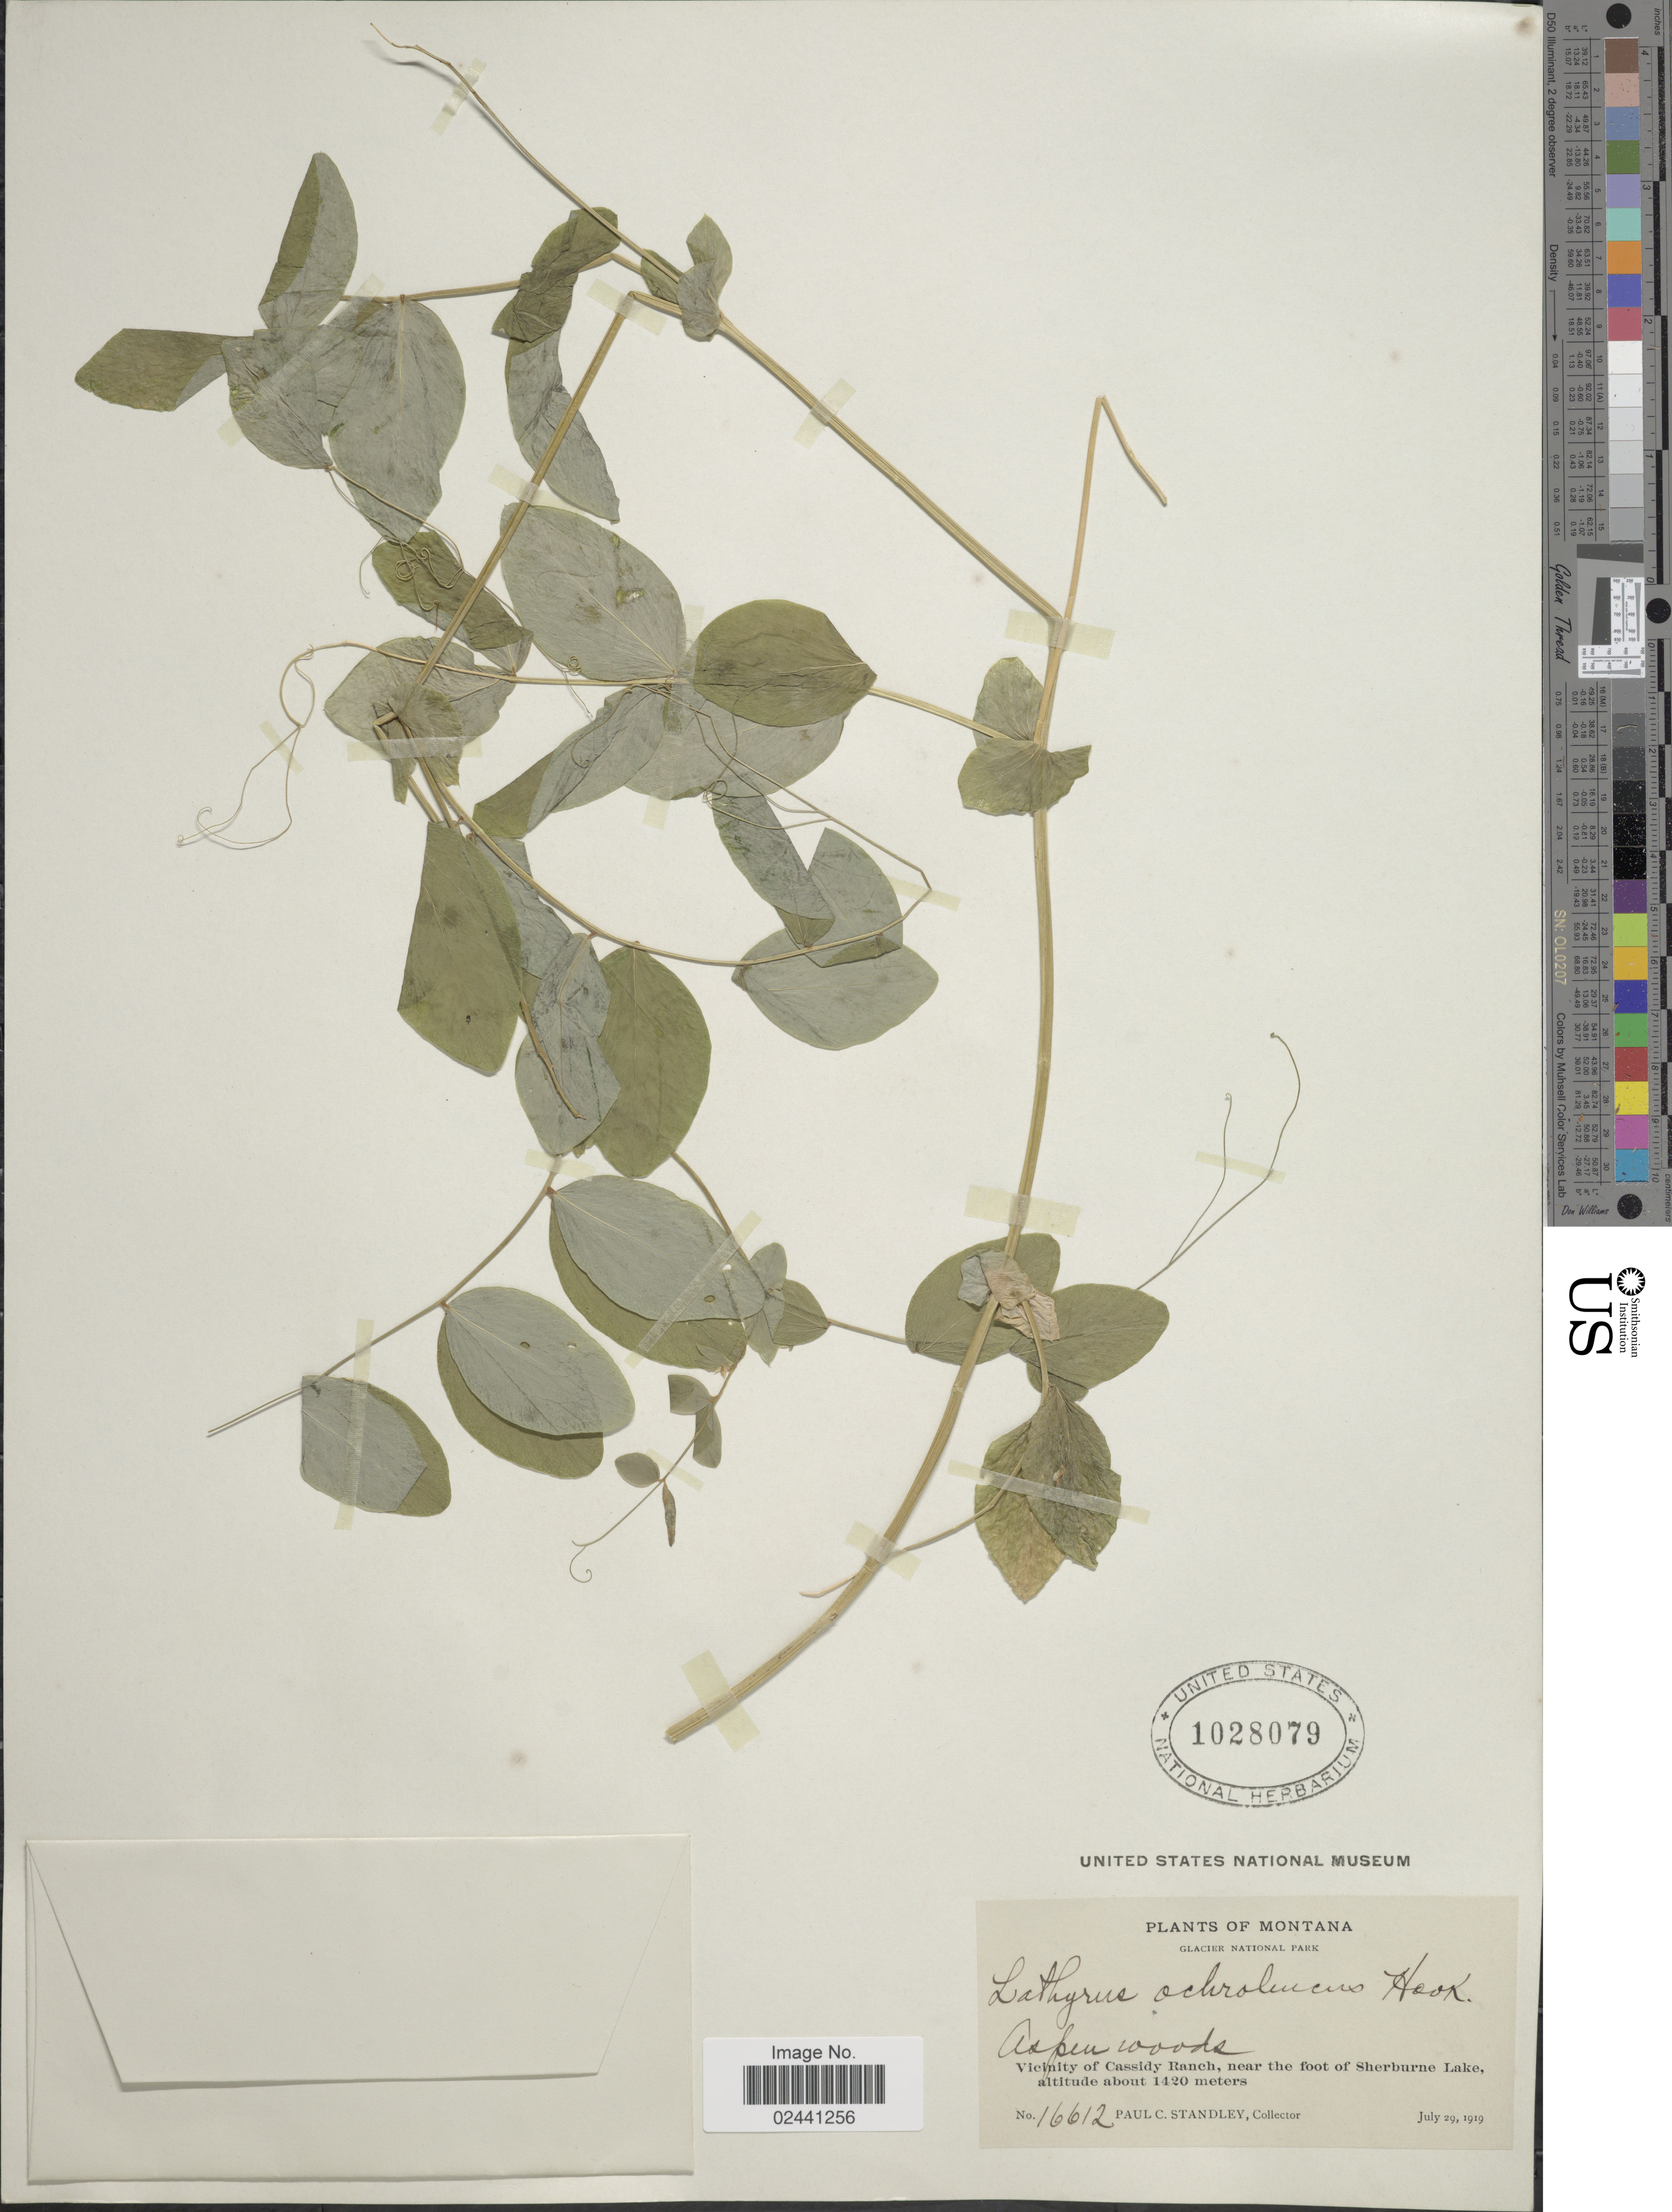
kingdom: Plantae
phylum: Tracheophyta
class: Magnoliopsida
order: Fabales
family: Fabaceae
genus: Lathyrus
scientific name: Lathyrus ochroleucus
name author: Hook.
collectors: P. C. Standley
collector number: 16612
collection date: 1919-07-29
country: United States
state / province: Montana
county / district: Glacier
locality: Glacier National Park, Vicinity of Cassidy Ranch, near the foot of Sherburne Lake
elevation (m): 1420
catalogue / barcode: US 1028079